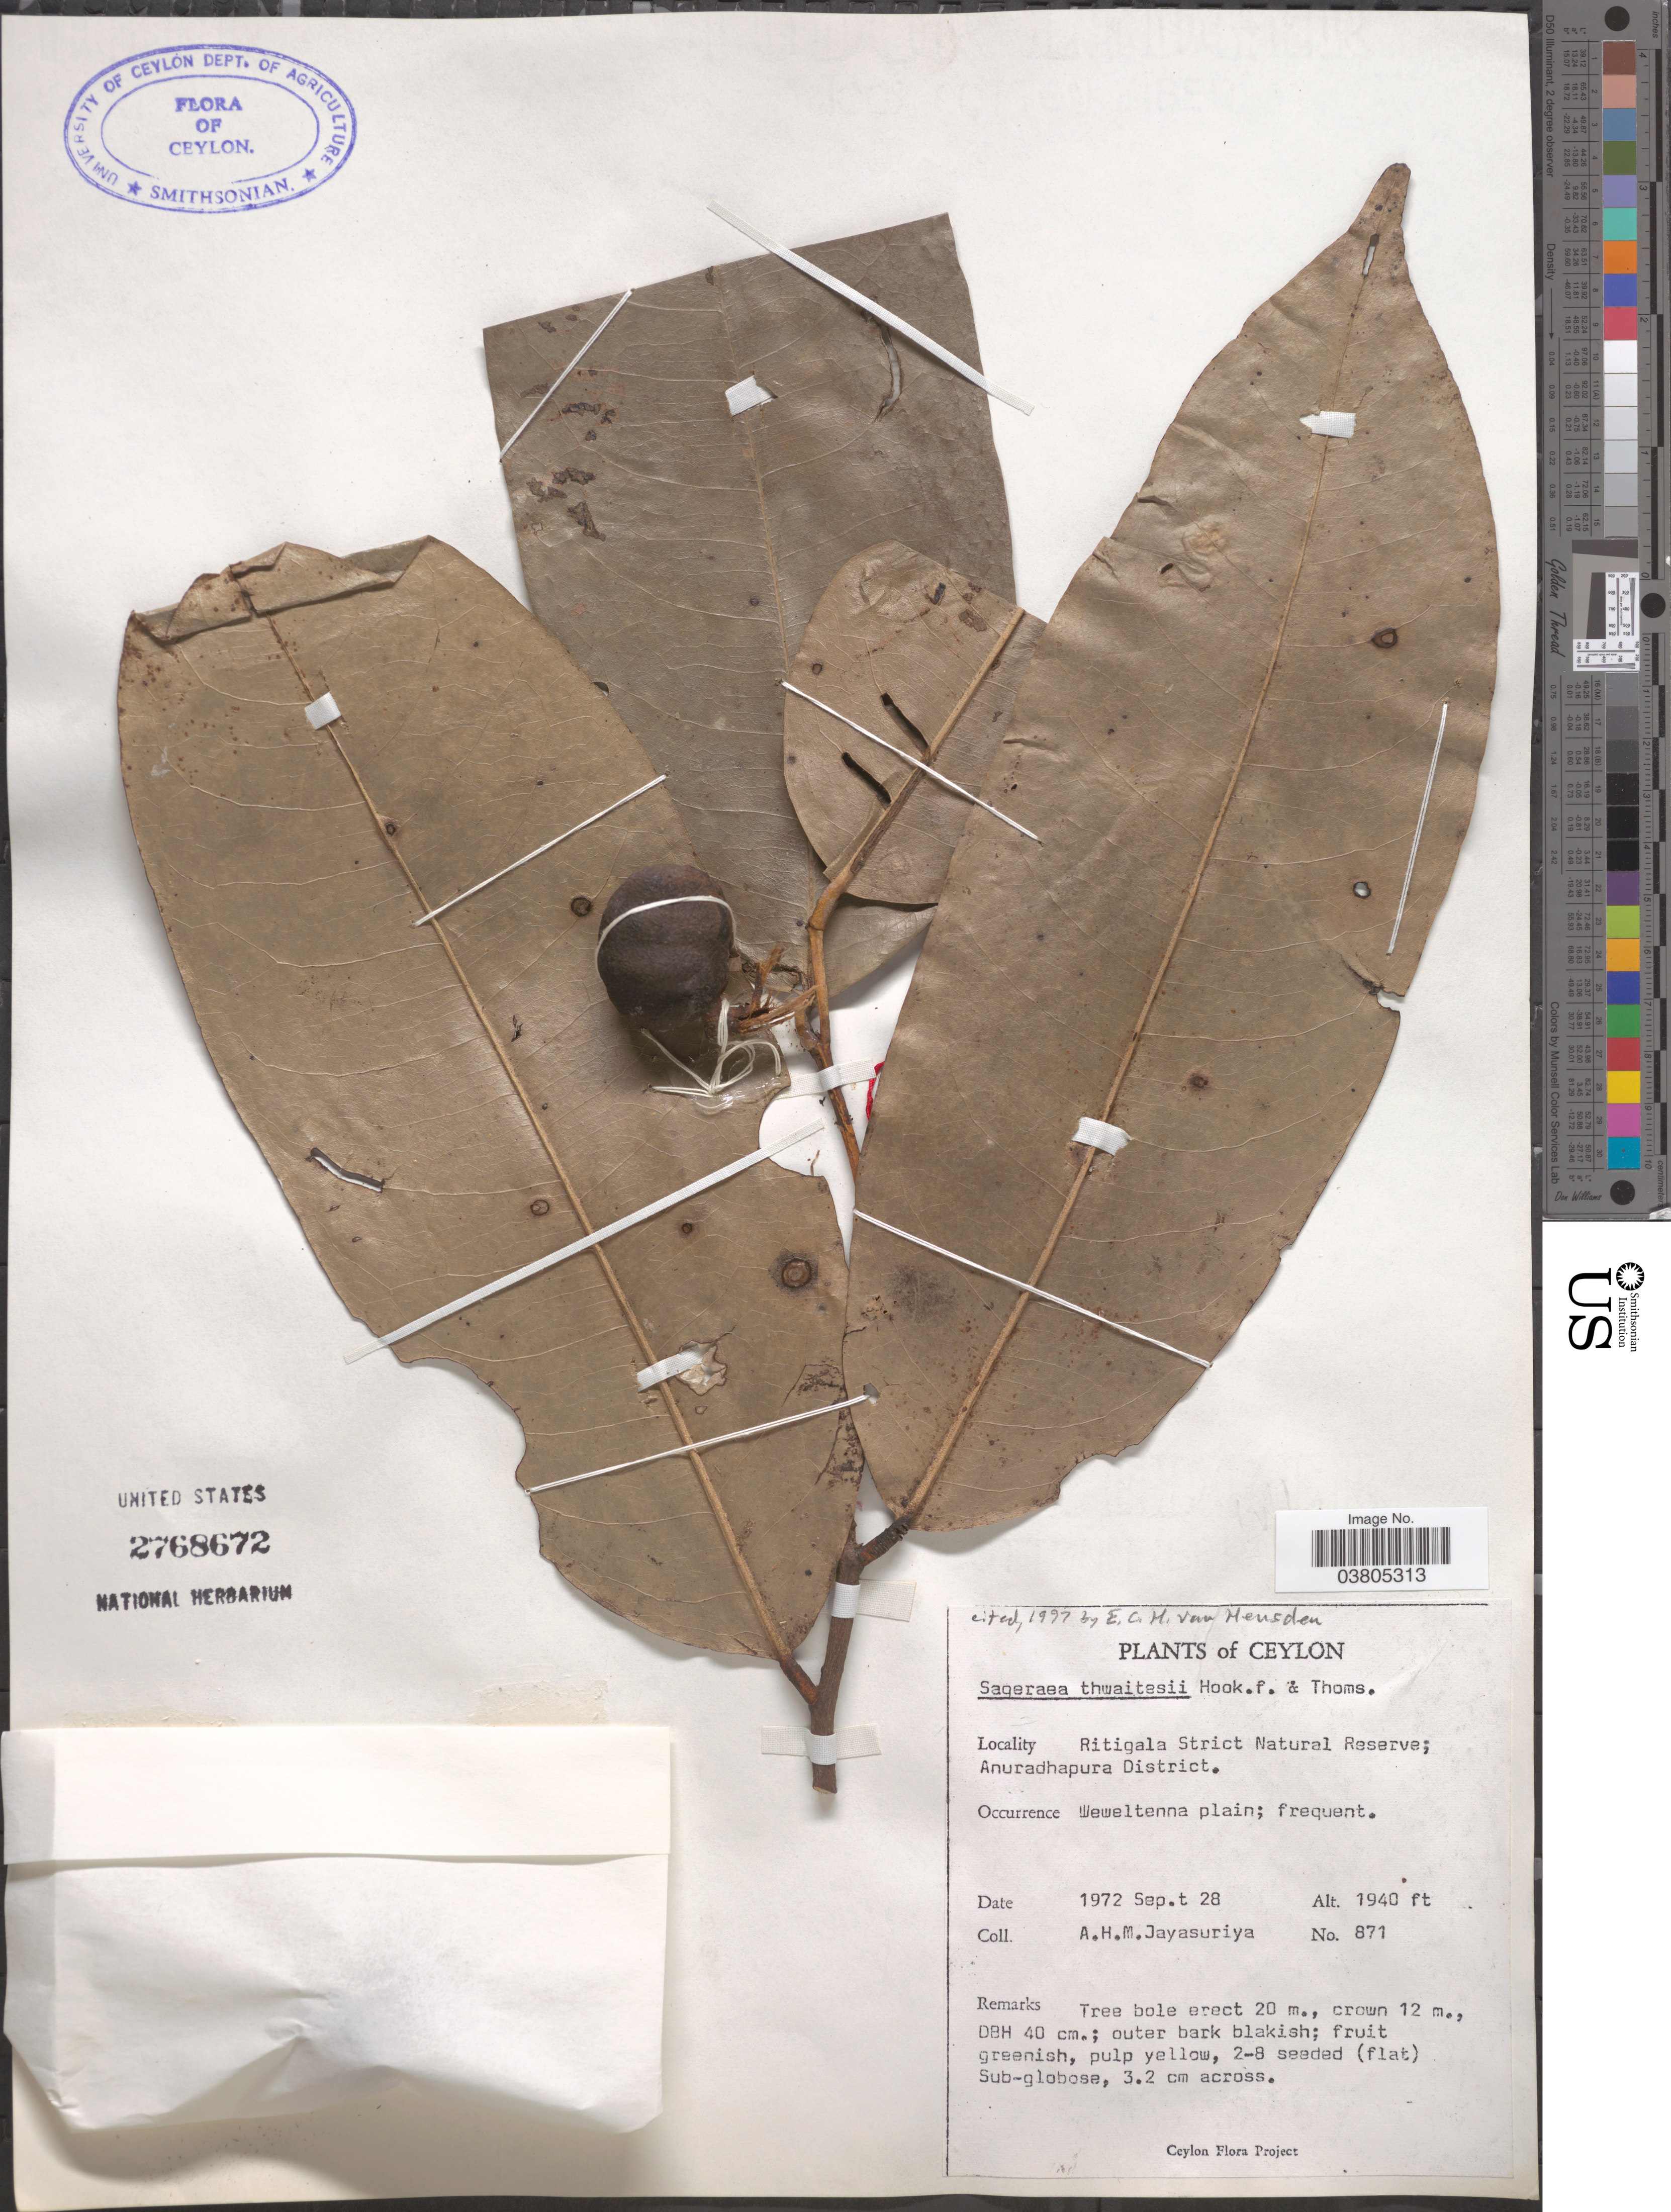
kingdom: Plantae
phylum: Tracheophyta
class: Magnoliopsida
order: Magnoliales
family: Annonaceae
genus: Sageraea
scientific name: Sageraea thwaitesii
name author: Hook. f. & Thomson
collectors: A. H. Jayasuriya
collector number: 871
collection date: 1972-09-28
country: Sri Lanka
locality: Ceylon. Ritigala Strict Natural Reserve; Anuradhapura District. Weweltenna plain.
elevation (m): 591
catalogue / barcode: US 2768672